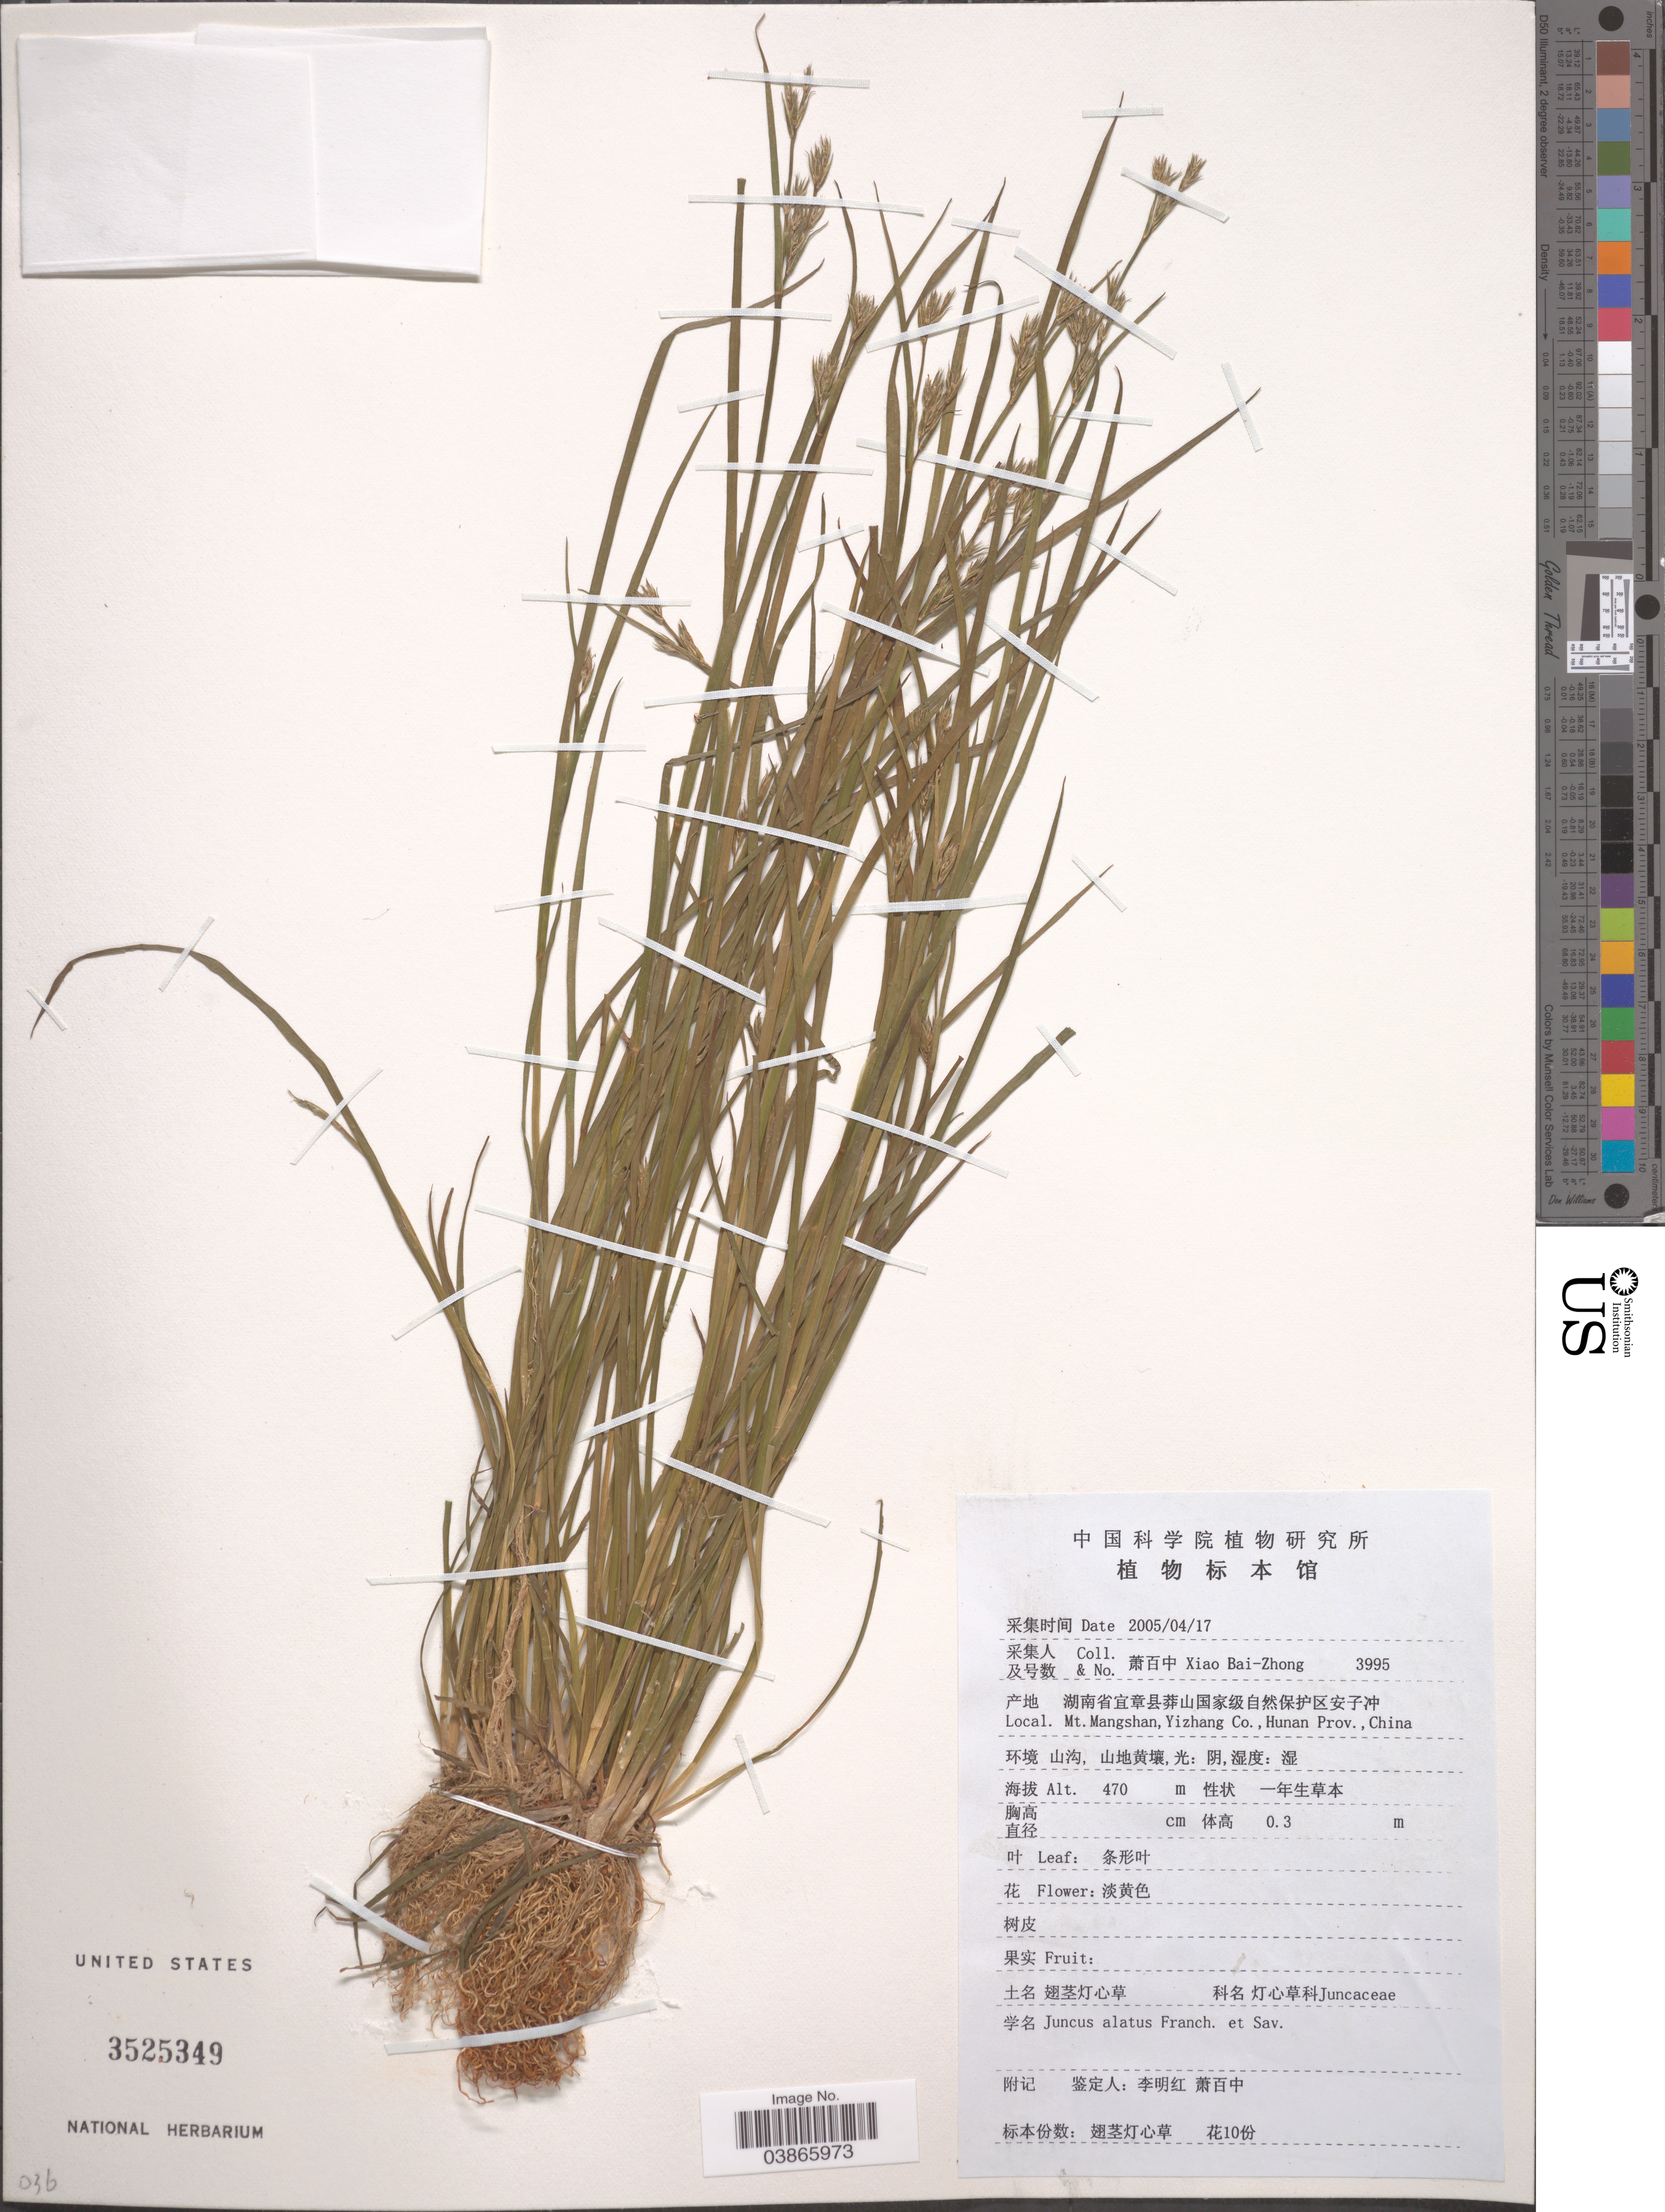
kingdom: Plantae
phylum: Tracheophyta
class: Liliopsida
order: Poales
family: Juncaceae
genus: Juncus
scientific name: Juncus alatus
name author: Franch. & Sav.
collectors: B. Z. Xiao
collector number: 3995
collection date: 2005-04-17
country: China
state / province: Hunan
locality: Mt. Mangshan, Yizhang Co.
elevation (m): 470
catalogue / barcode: US 3525349